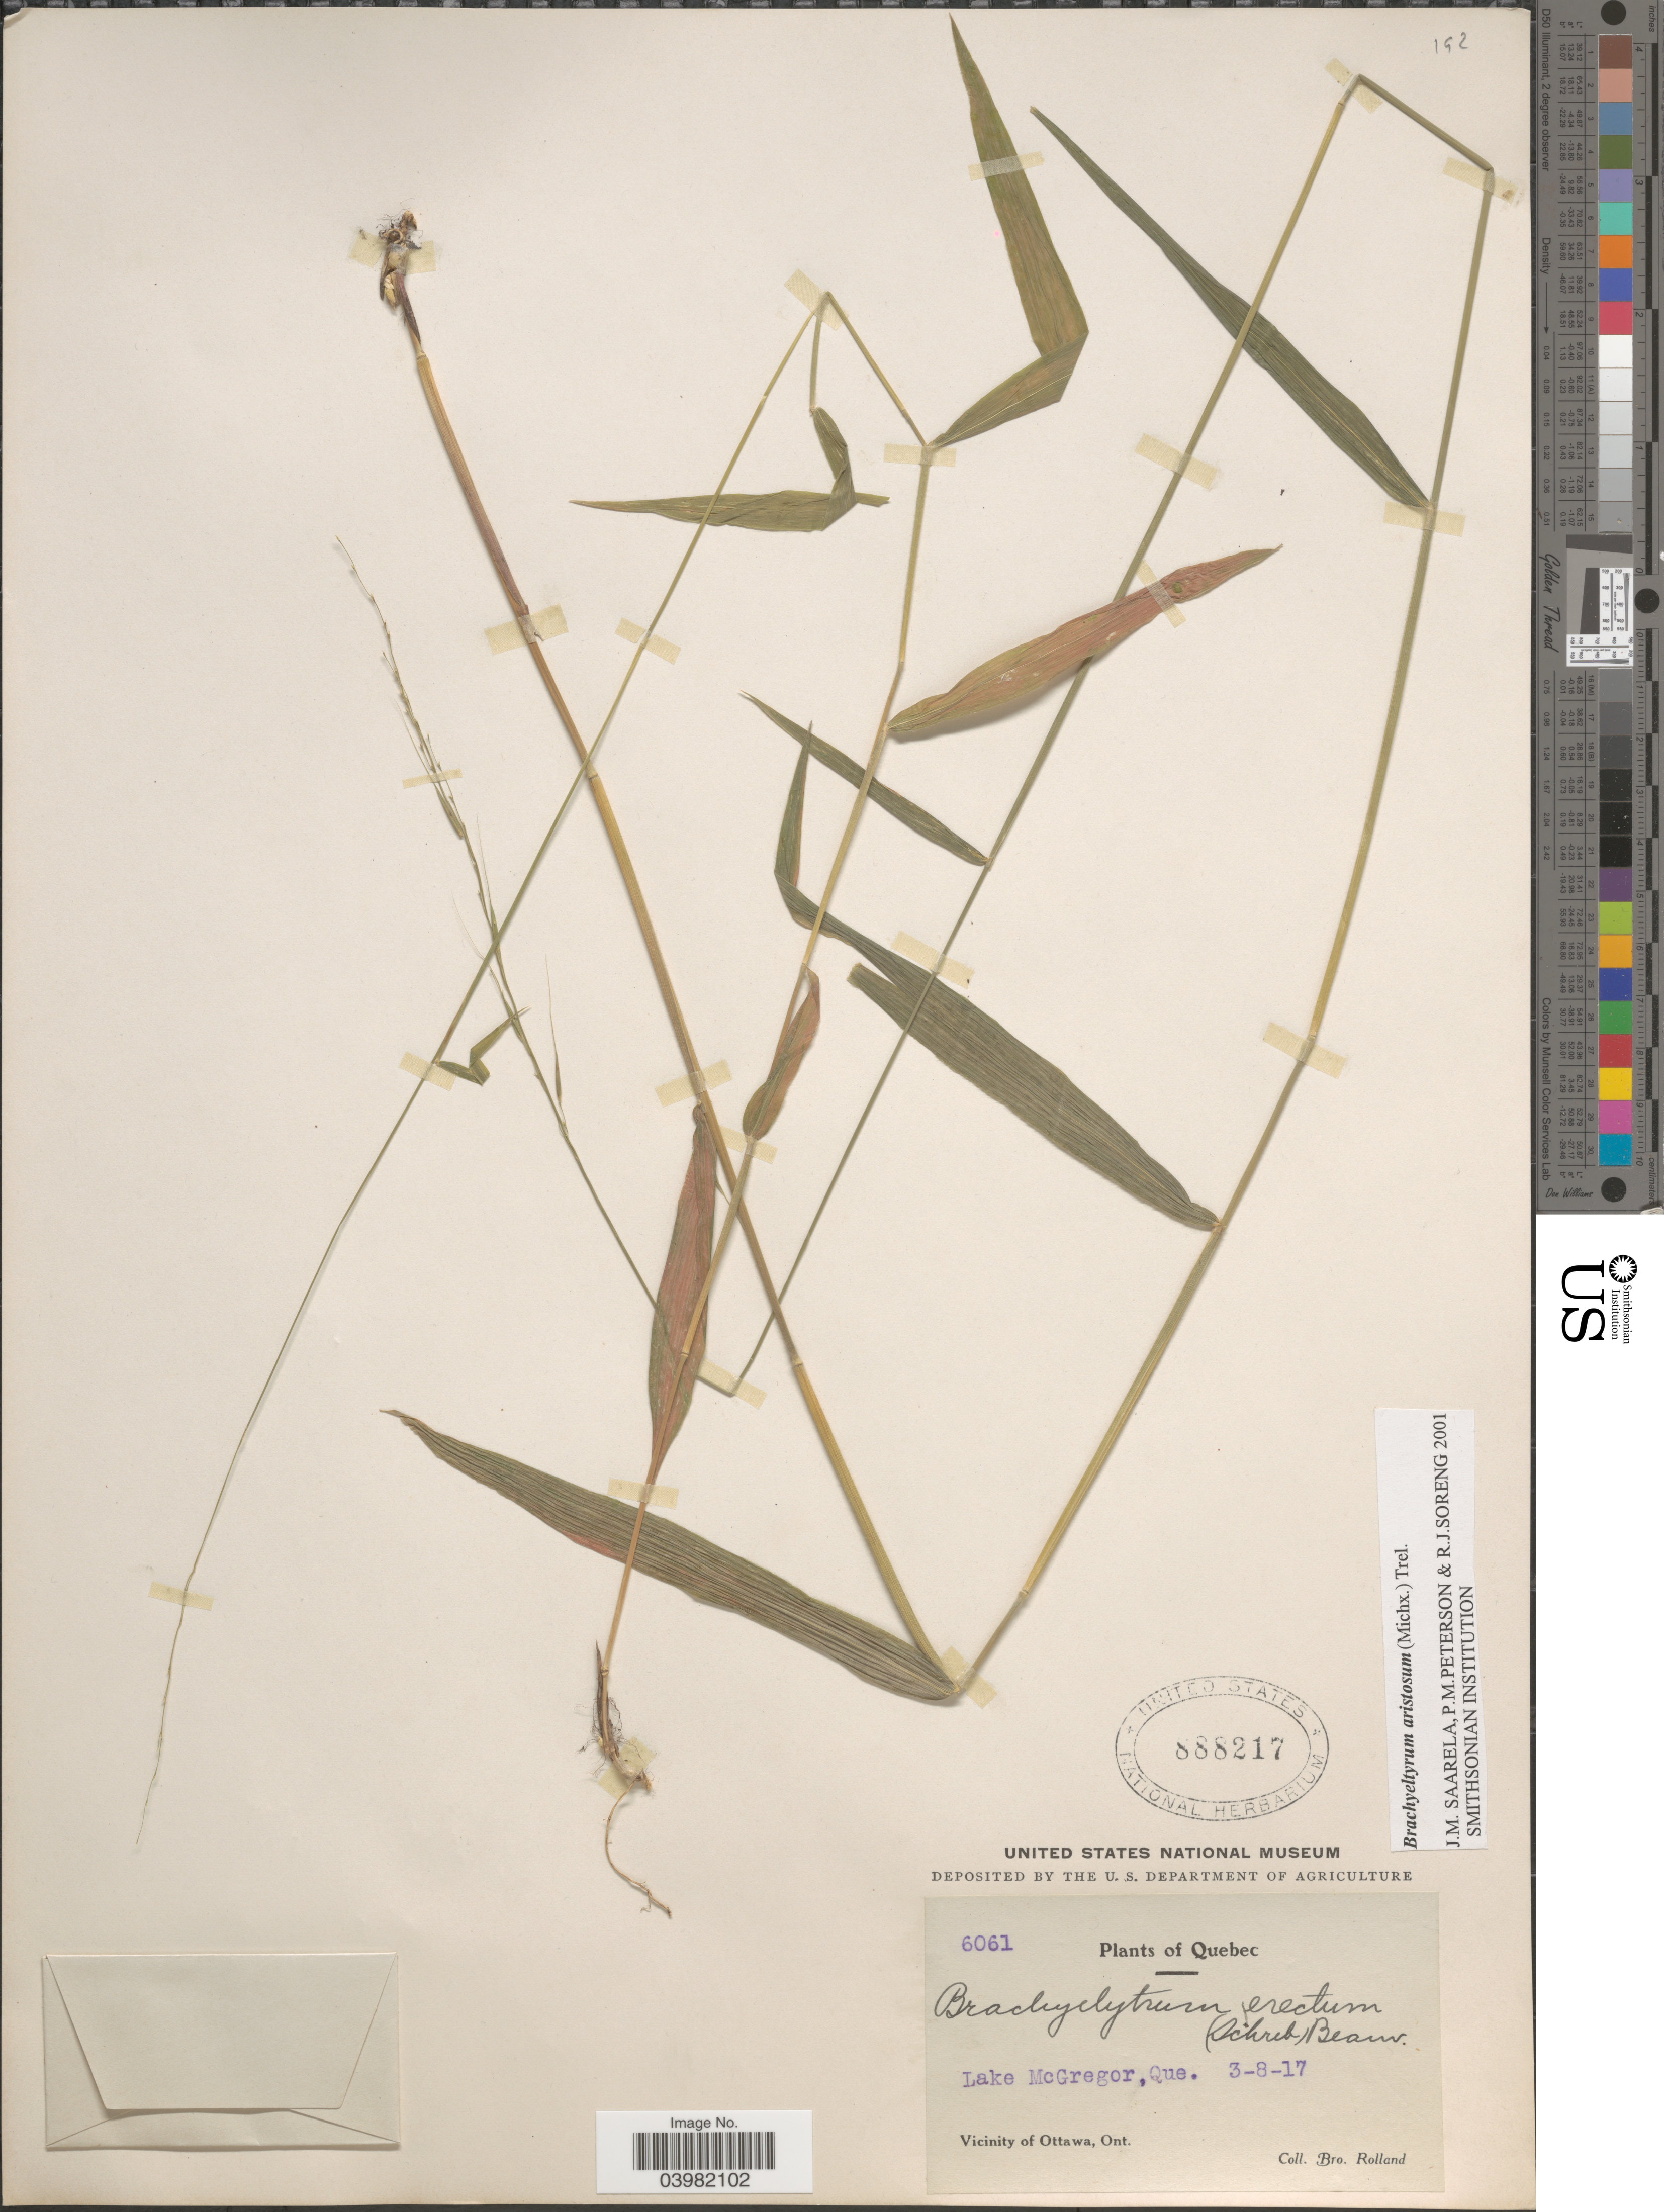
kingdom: Plantae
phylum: Tracheophyta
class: Liliopsida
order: Poales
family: Poaceae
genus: Brachyelytrum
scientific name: Brachyelytrum aristosum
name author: (Michx.) P. Beauv. ex Trel.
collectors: B. Rolland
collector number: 6061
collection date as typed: Transcribed d/m/y: 3/8/17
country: Canada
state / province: Quebec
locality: Lake McGregor.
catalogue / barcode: US 888217